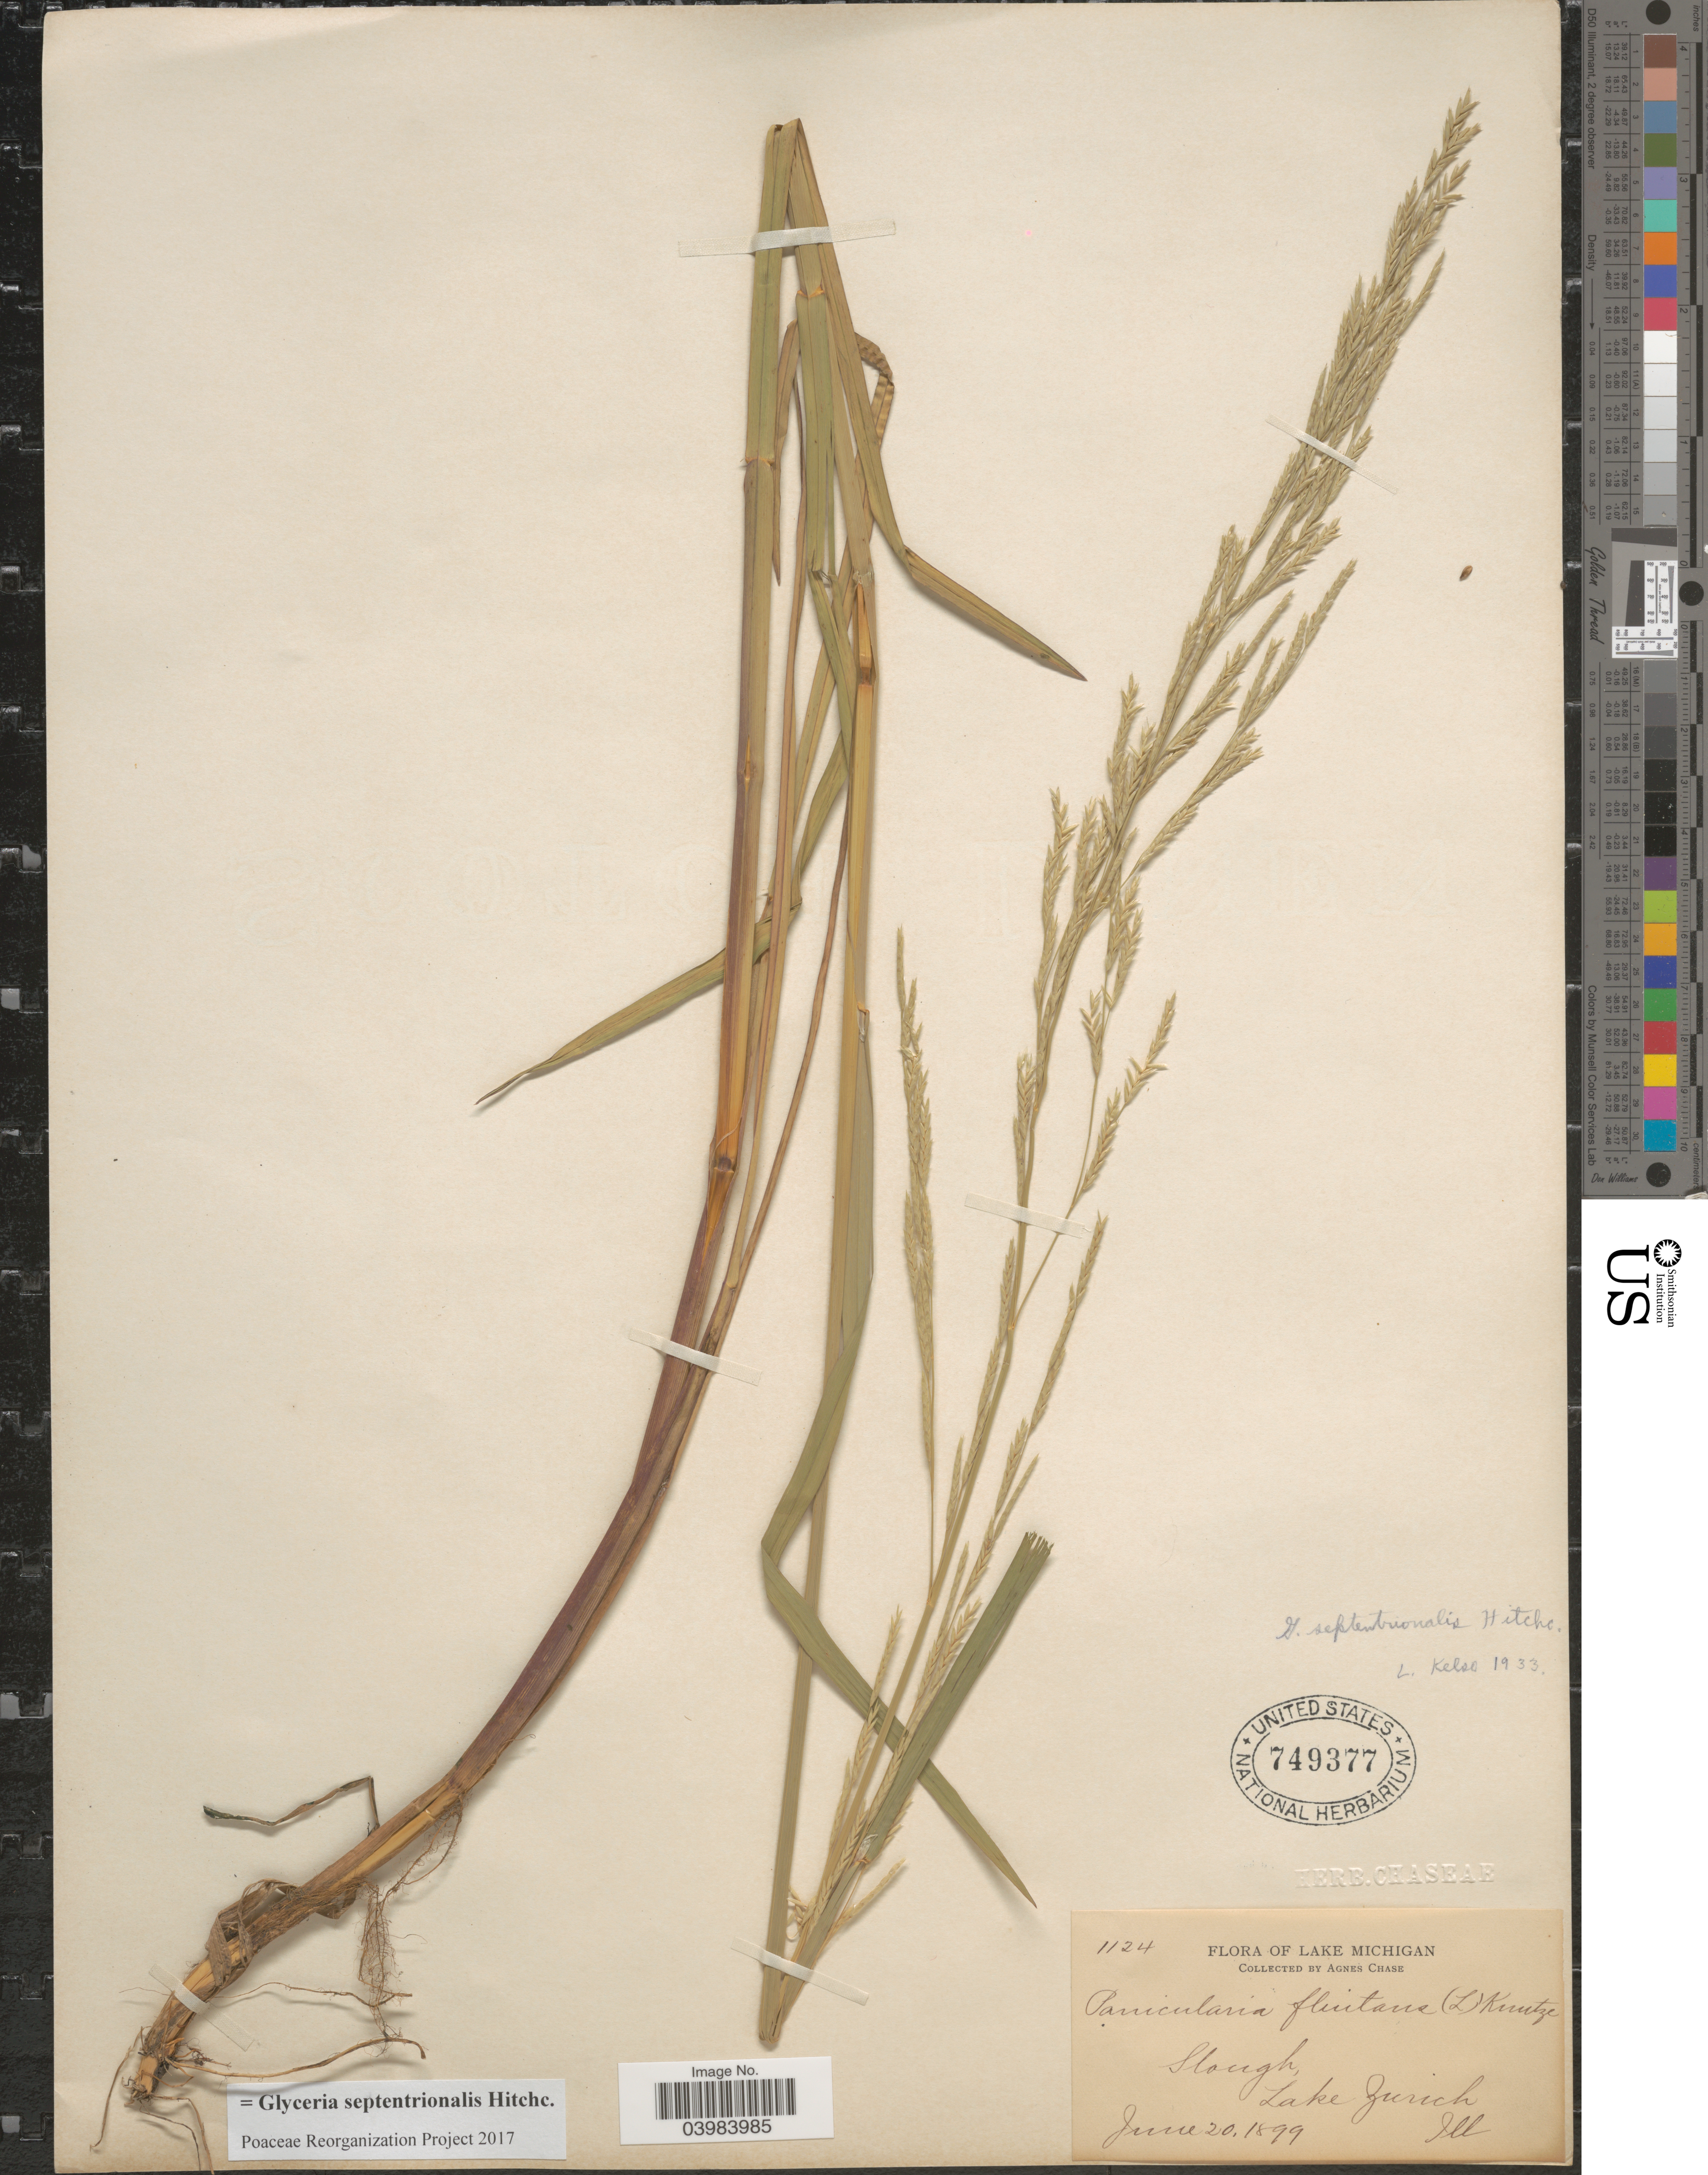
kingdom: Plantae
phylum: Tracheophyta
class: Liliopsida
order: Poales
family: Poaceae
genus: Glyceria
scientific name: Glyceria septentrionalis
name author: Hitchc.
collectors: A. Chase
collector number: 1124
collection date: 1899-06-20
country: United States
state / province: Illinois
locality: Lake Michigan. Slough, Lake Zurich.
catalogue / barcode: US 749377